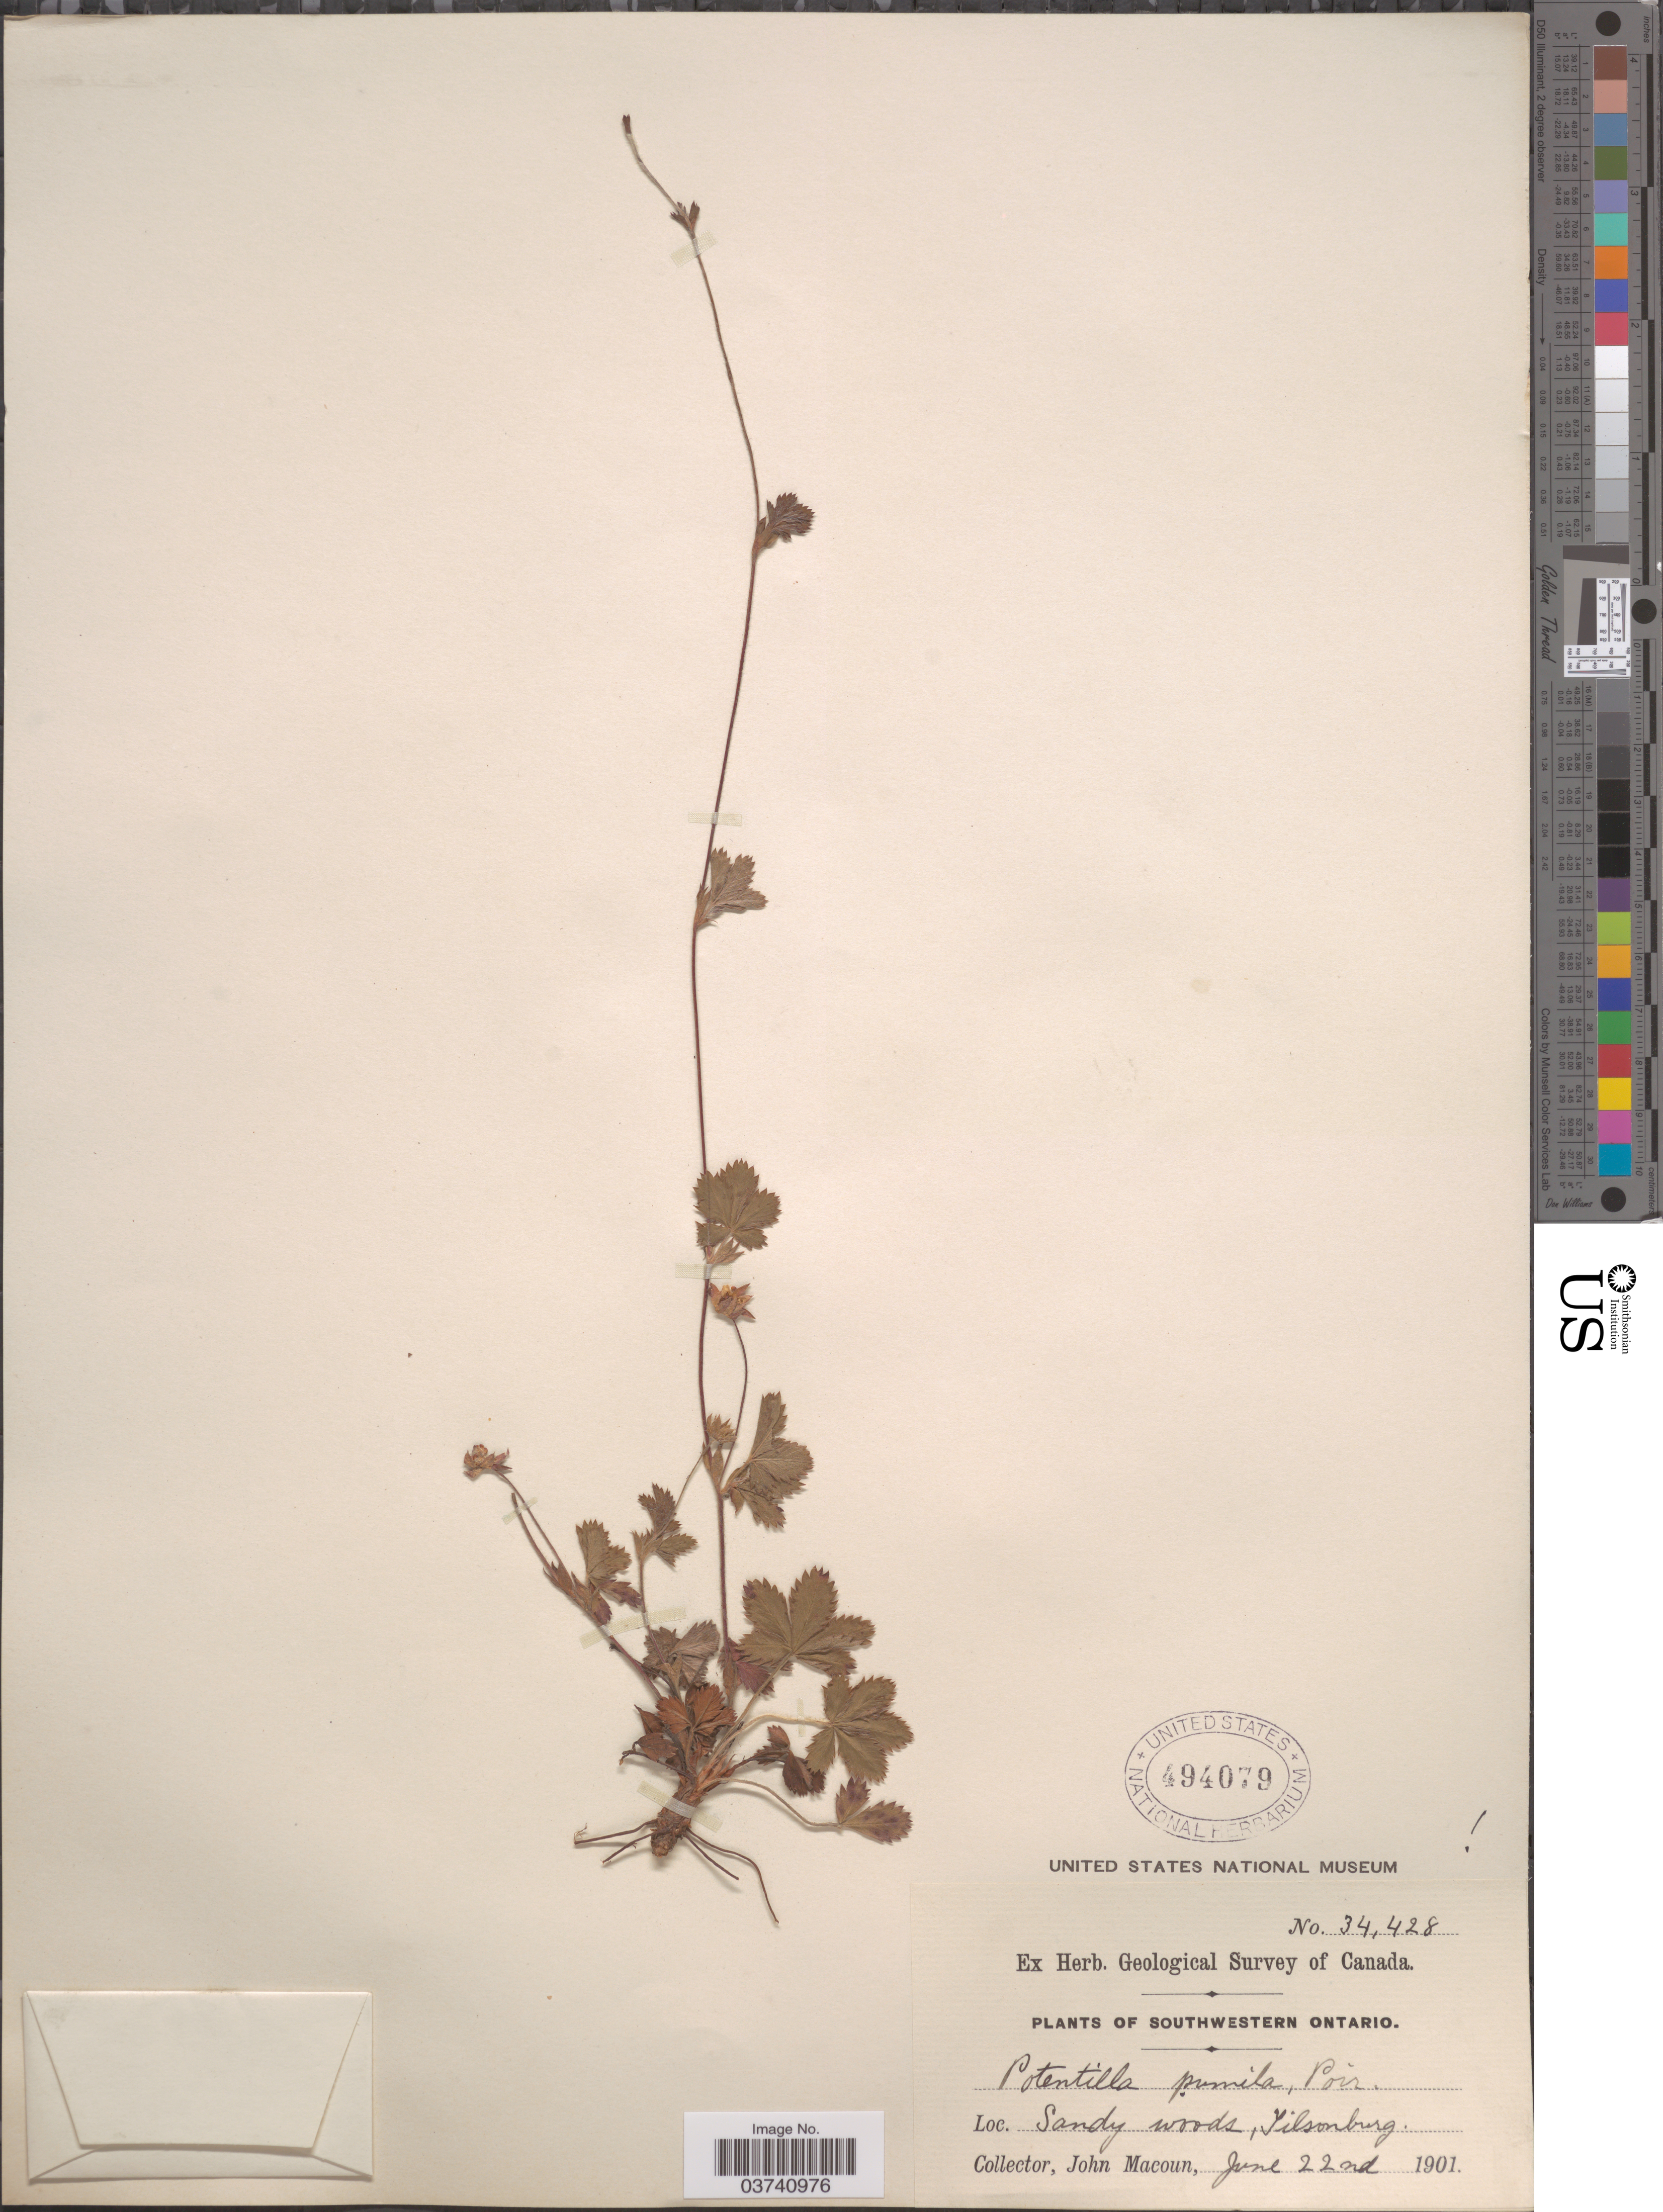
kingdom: Plantae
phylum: Tracheophyta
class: Magnoliopsida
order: Rosales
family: Rosaceae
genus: Potentilla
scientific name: Potentilla canadensis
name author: L.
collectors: J. Macoun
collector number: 34428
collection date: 1901-06-22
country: Canada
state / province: Ontario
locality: Southwestern Ontario. Tilsonburg.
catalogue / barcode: US 494079